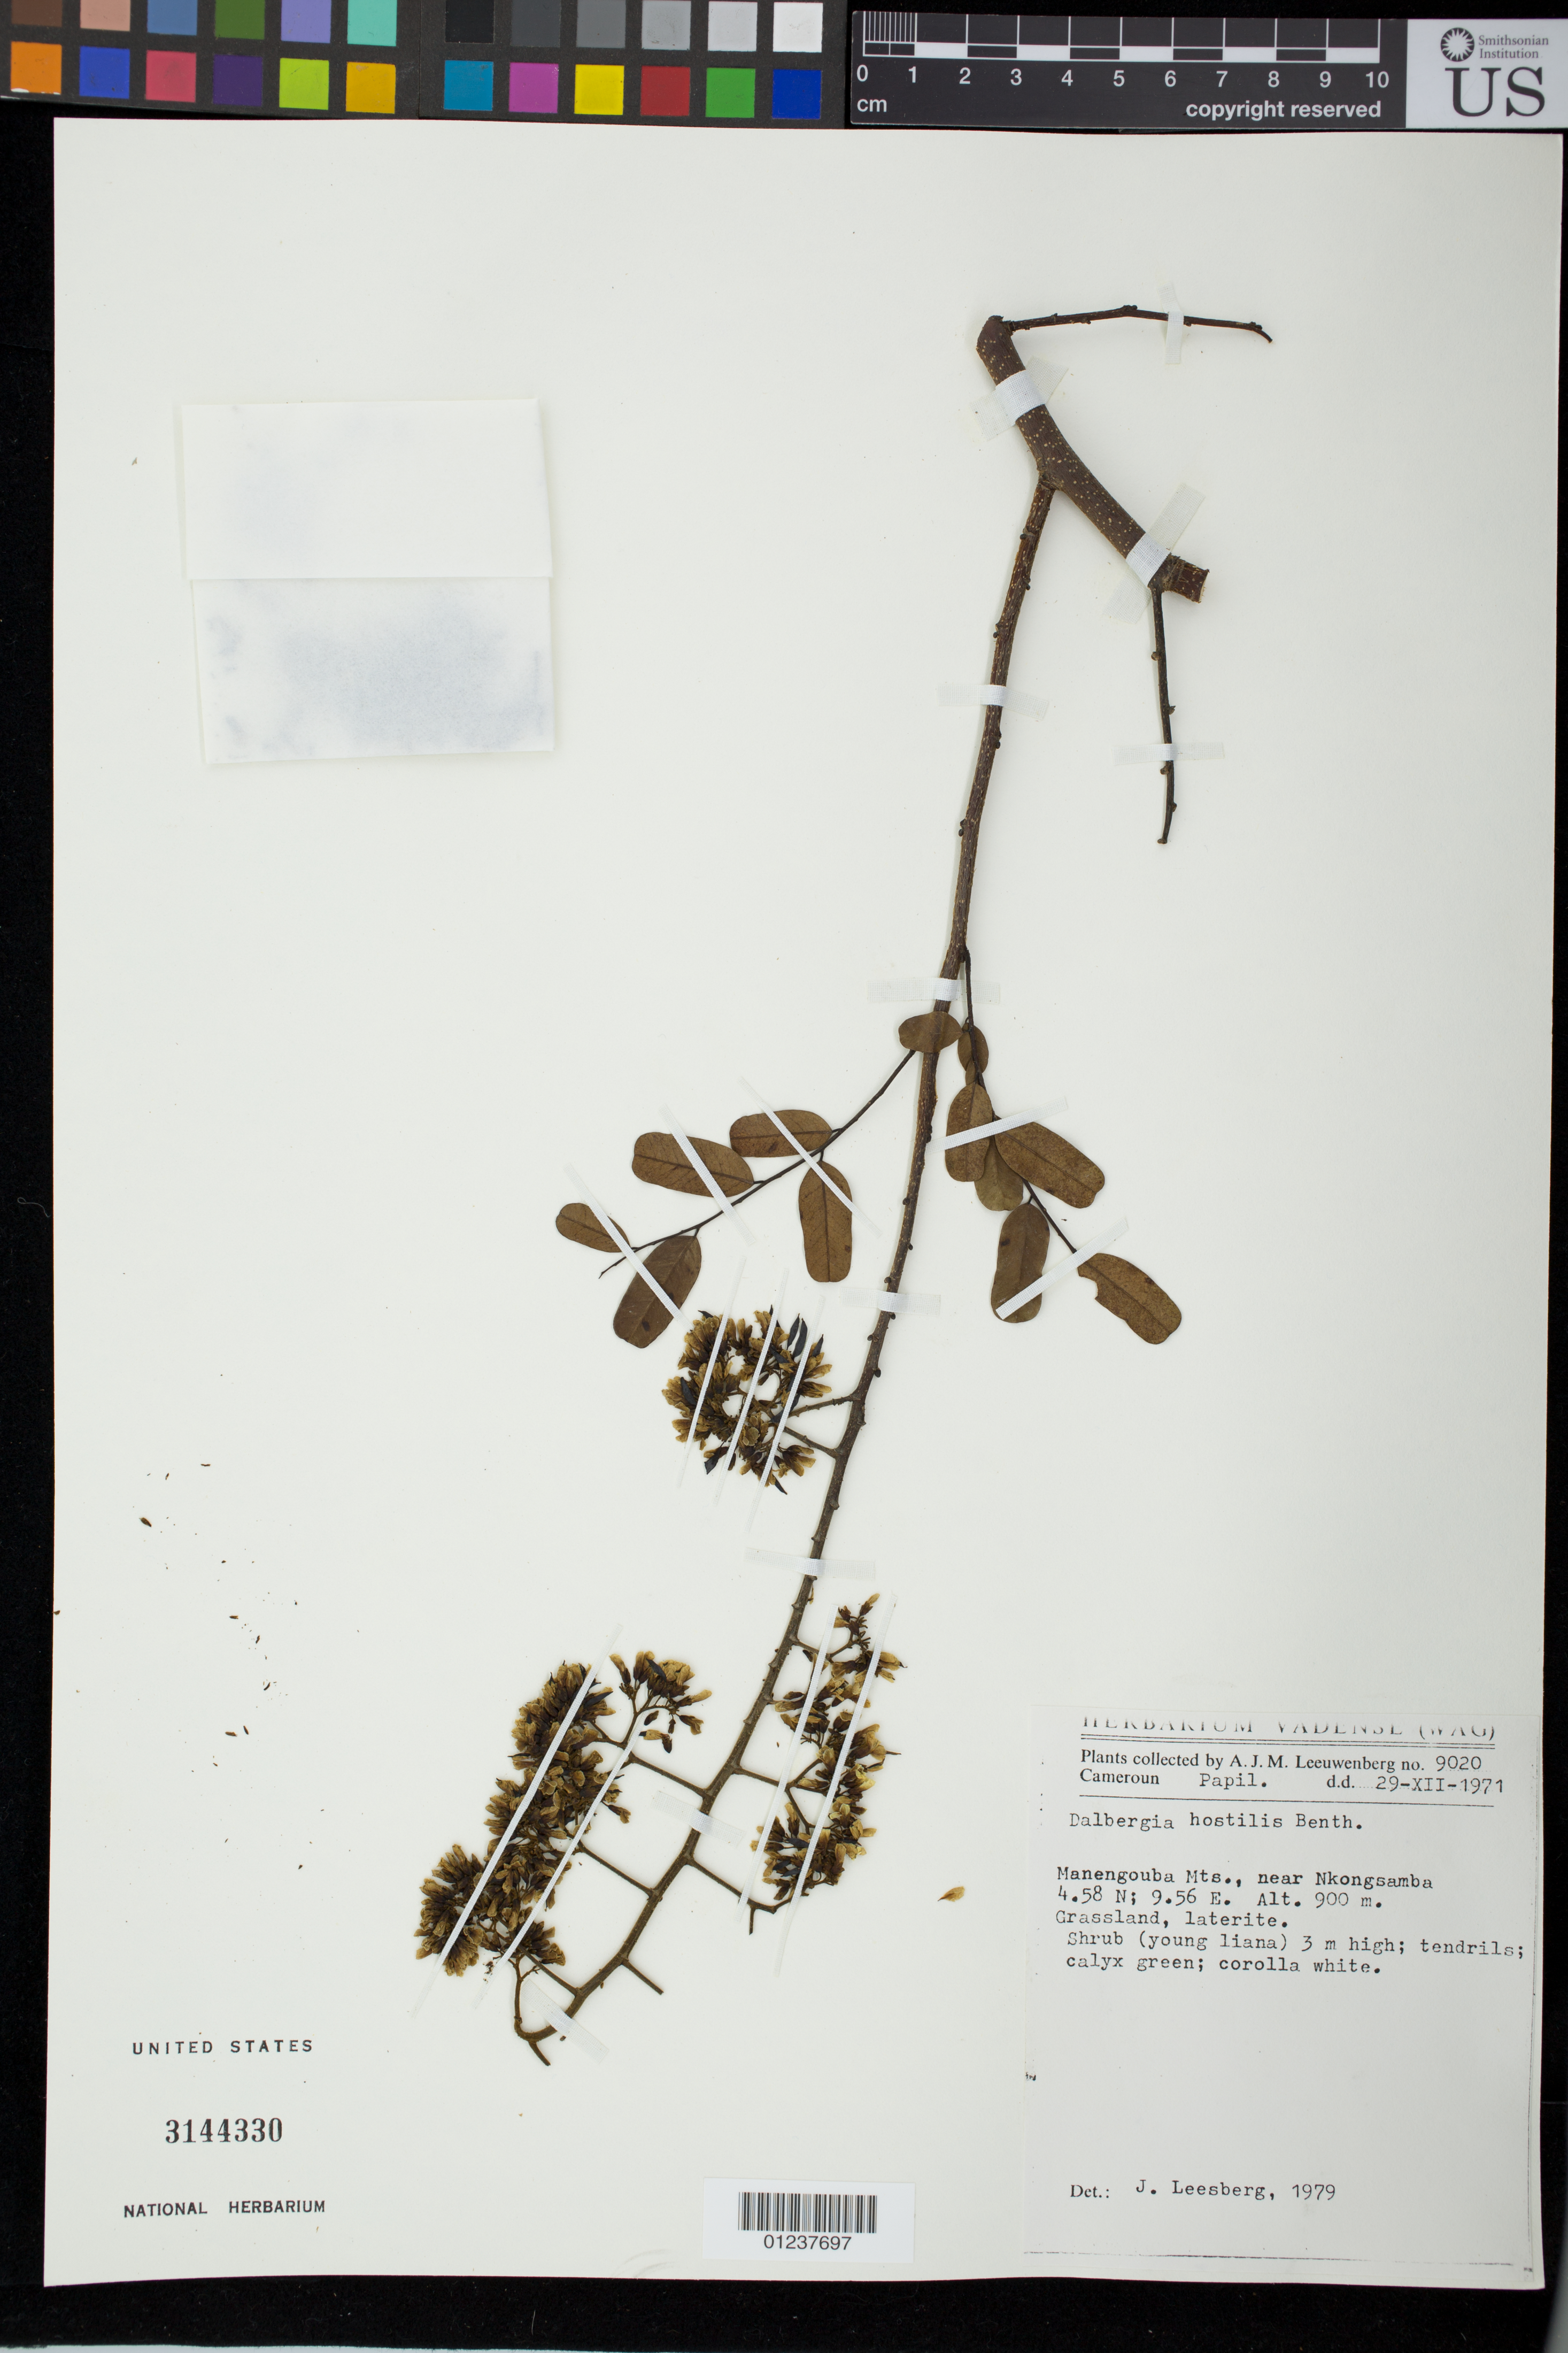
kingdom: Plantae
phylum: Tracheophyta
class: Magnoliopsida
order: Fabales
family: Fabaceae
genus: Dalbergia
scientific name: Dalbergia hostilis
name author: Benth.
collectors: A. J. M. Leeuwenberg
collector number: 9020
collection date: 1971-11-29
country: Cameroon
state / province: Littoral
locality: Manengouba Mts., near Nkongsamba.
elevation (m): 900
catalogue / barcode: US 3144330